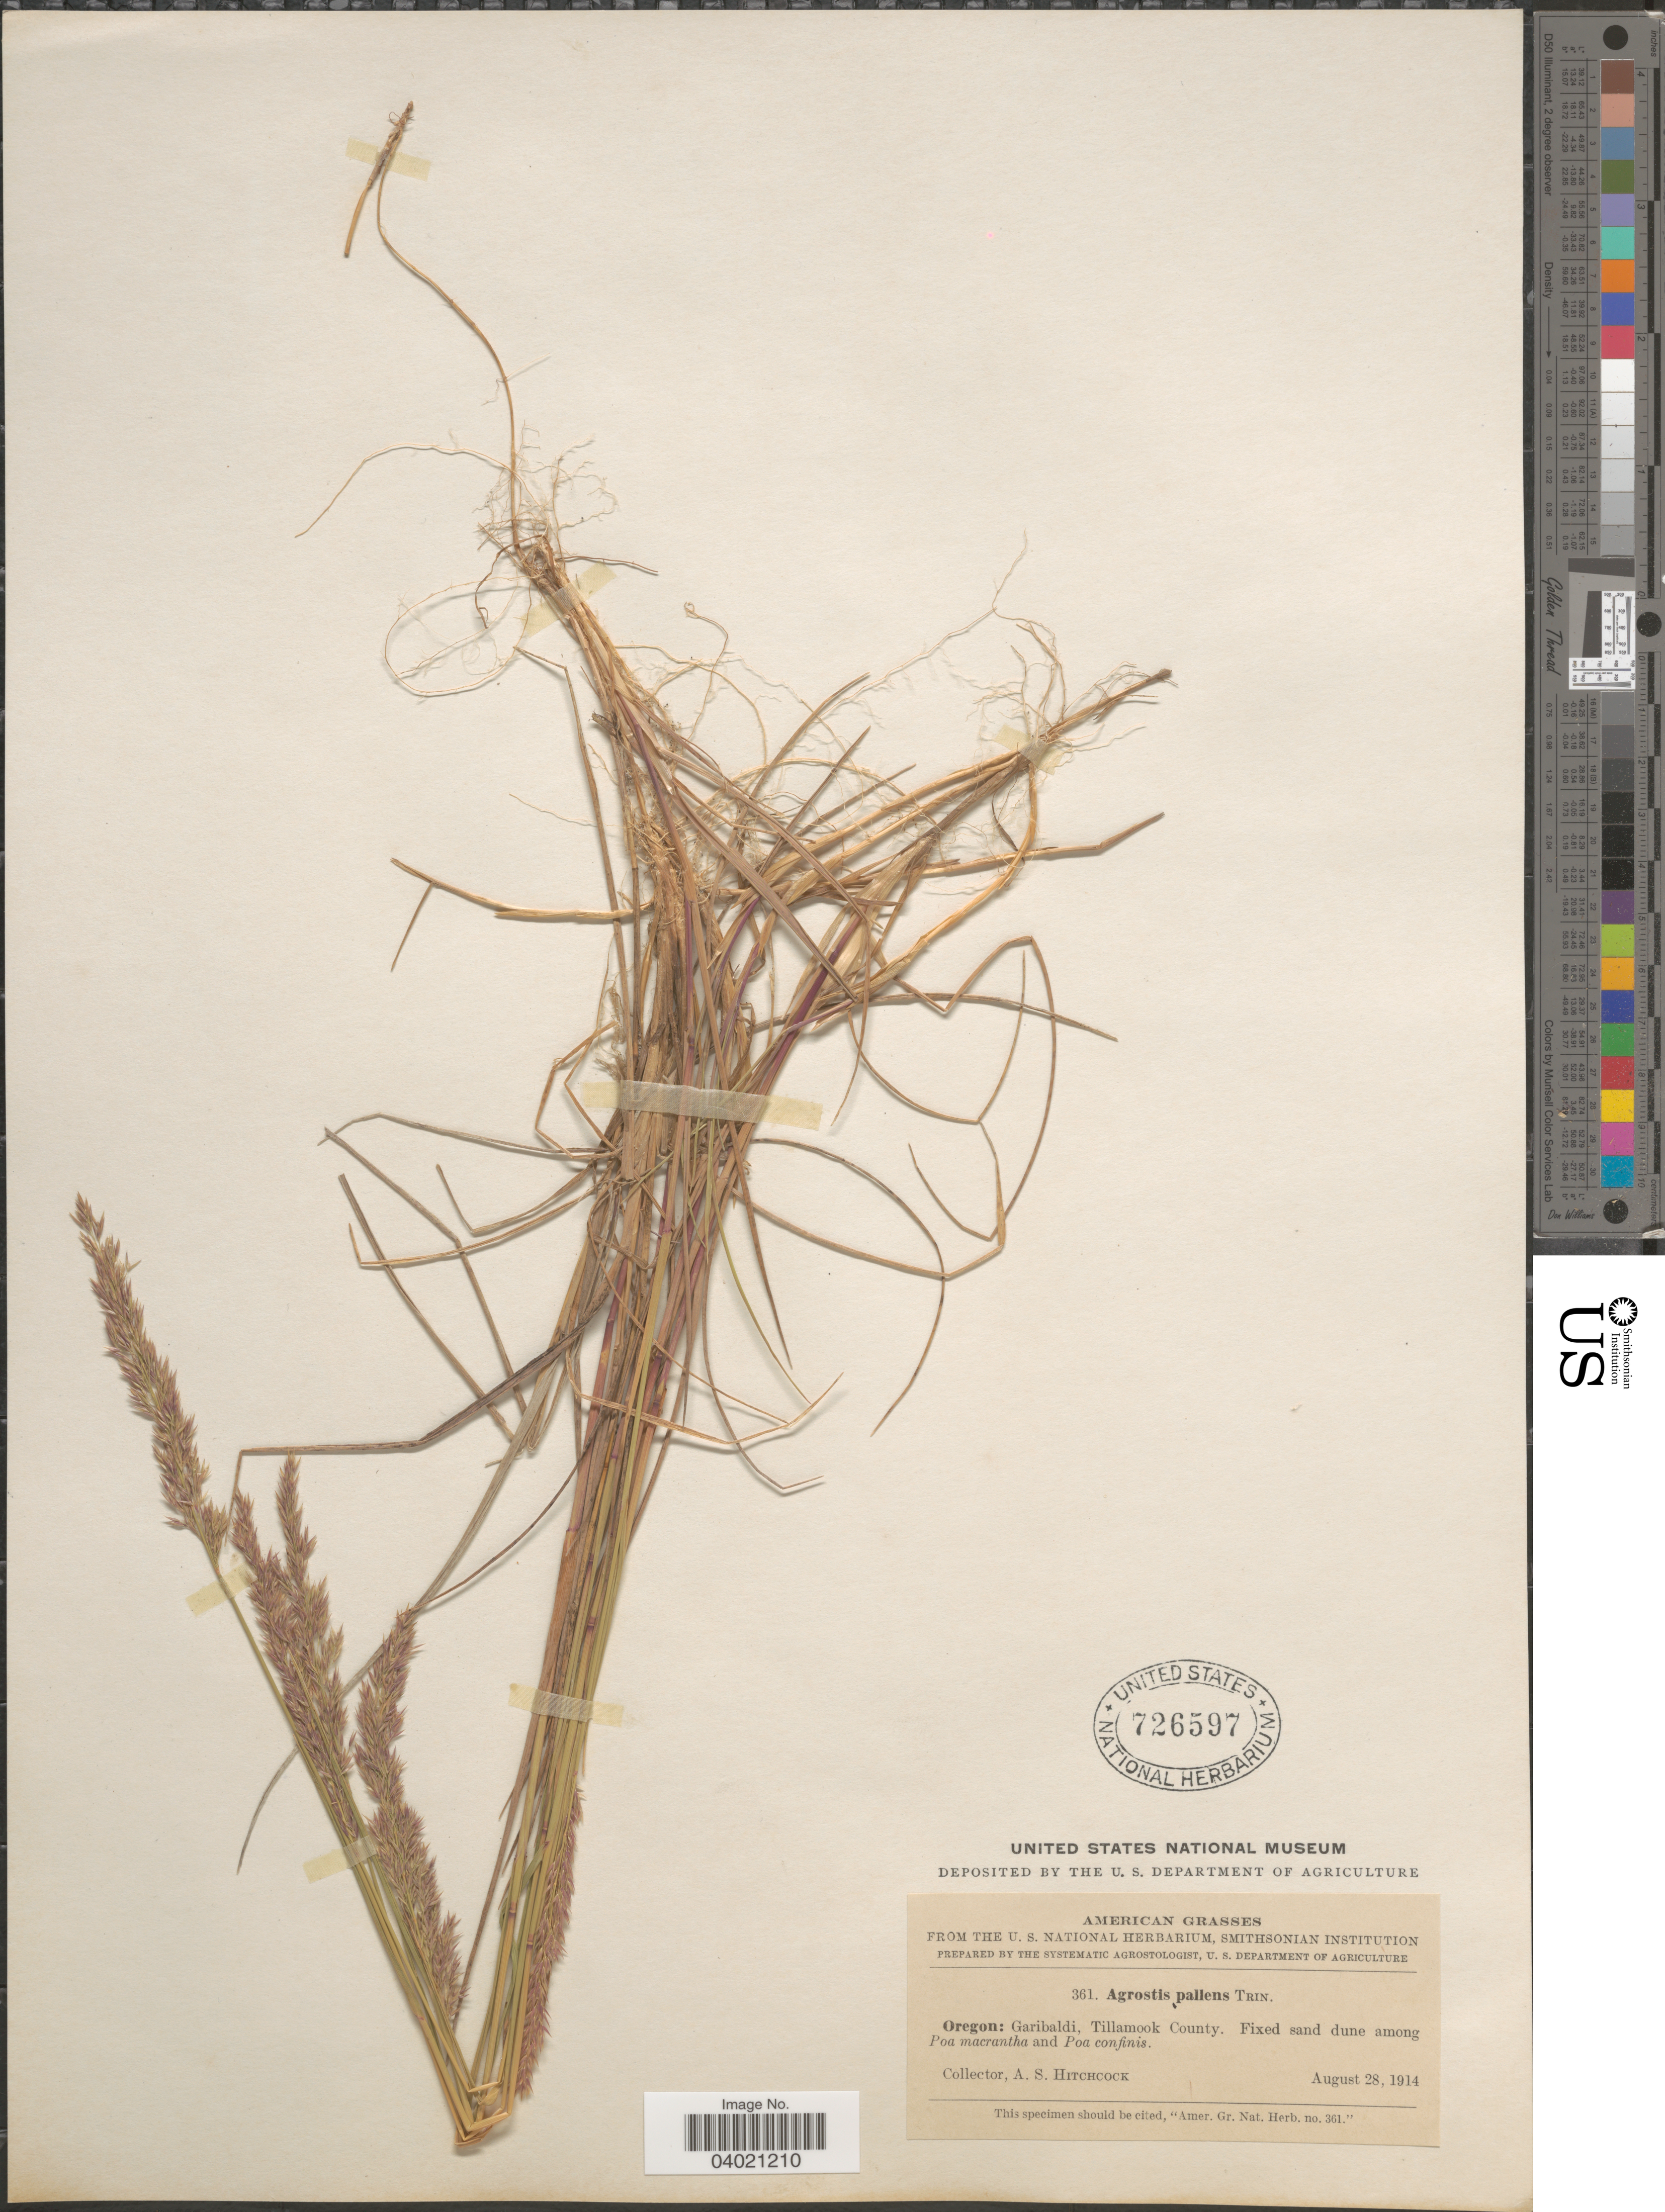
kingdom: Plantae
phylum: Tracheophyta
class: Liliopsida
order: Poales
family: Poaceae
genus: Agrostis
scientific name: Agrostis pallens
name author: Trin.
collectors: A. S. Hitchcock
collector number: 361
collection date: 1914-08-28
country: United States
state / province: Oregon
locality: Garibaldi, Tillamook County.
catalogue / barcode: US 726597